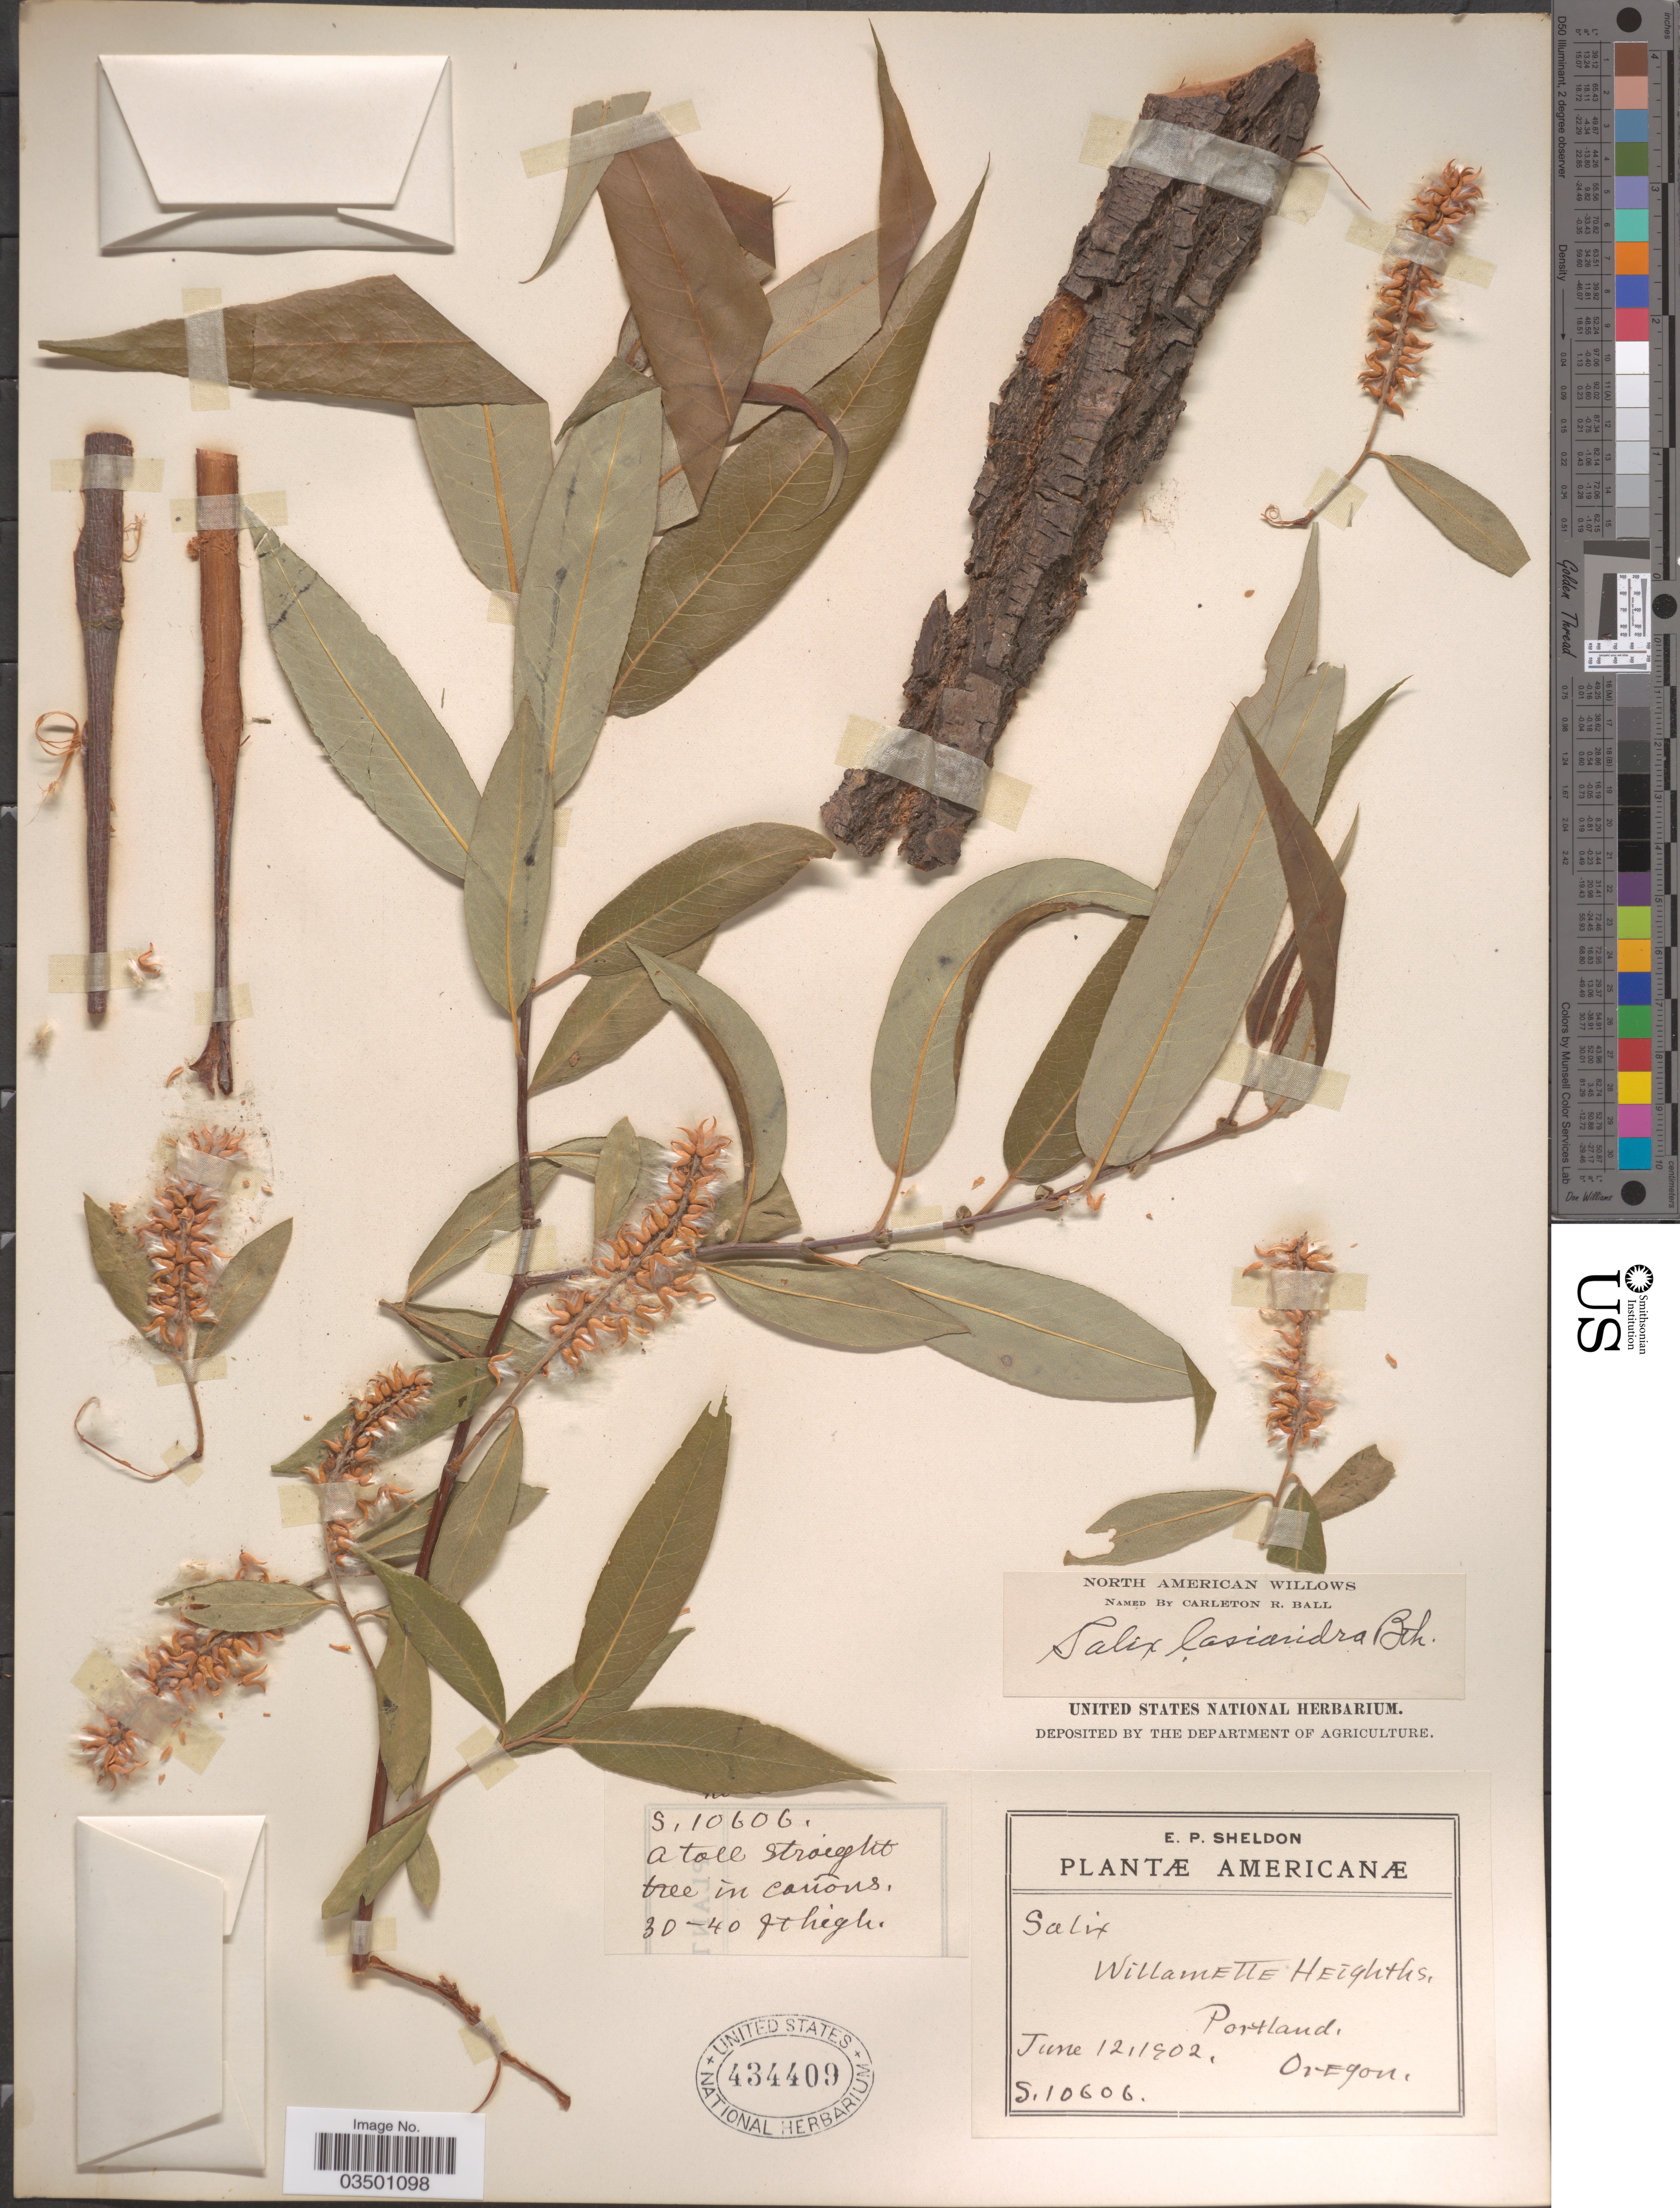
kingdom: Plantae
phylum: Tracheophyta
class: Magnoliopsida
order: Malpighiales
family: Salicaceae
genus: Salix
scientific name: Salix lasiandra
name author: Benth.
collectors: E. P. Sheldon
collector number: S10606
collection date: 1902-06-12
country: United States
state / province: Oregon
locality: Portland.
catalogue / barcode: US 434409